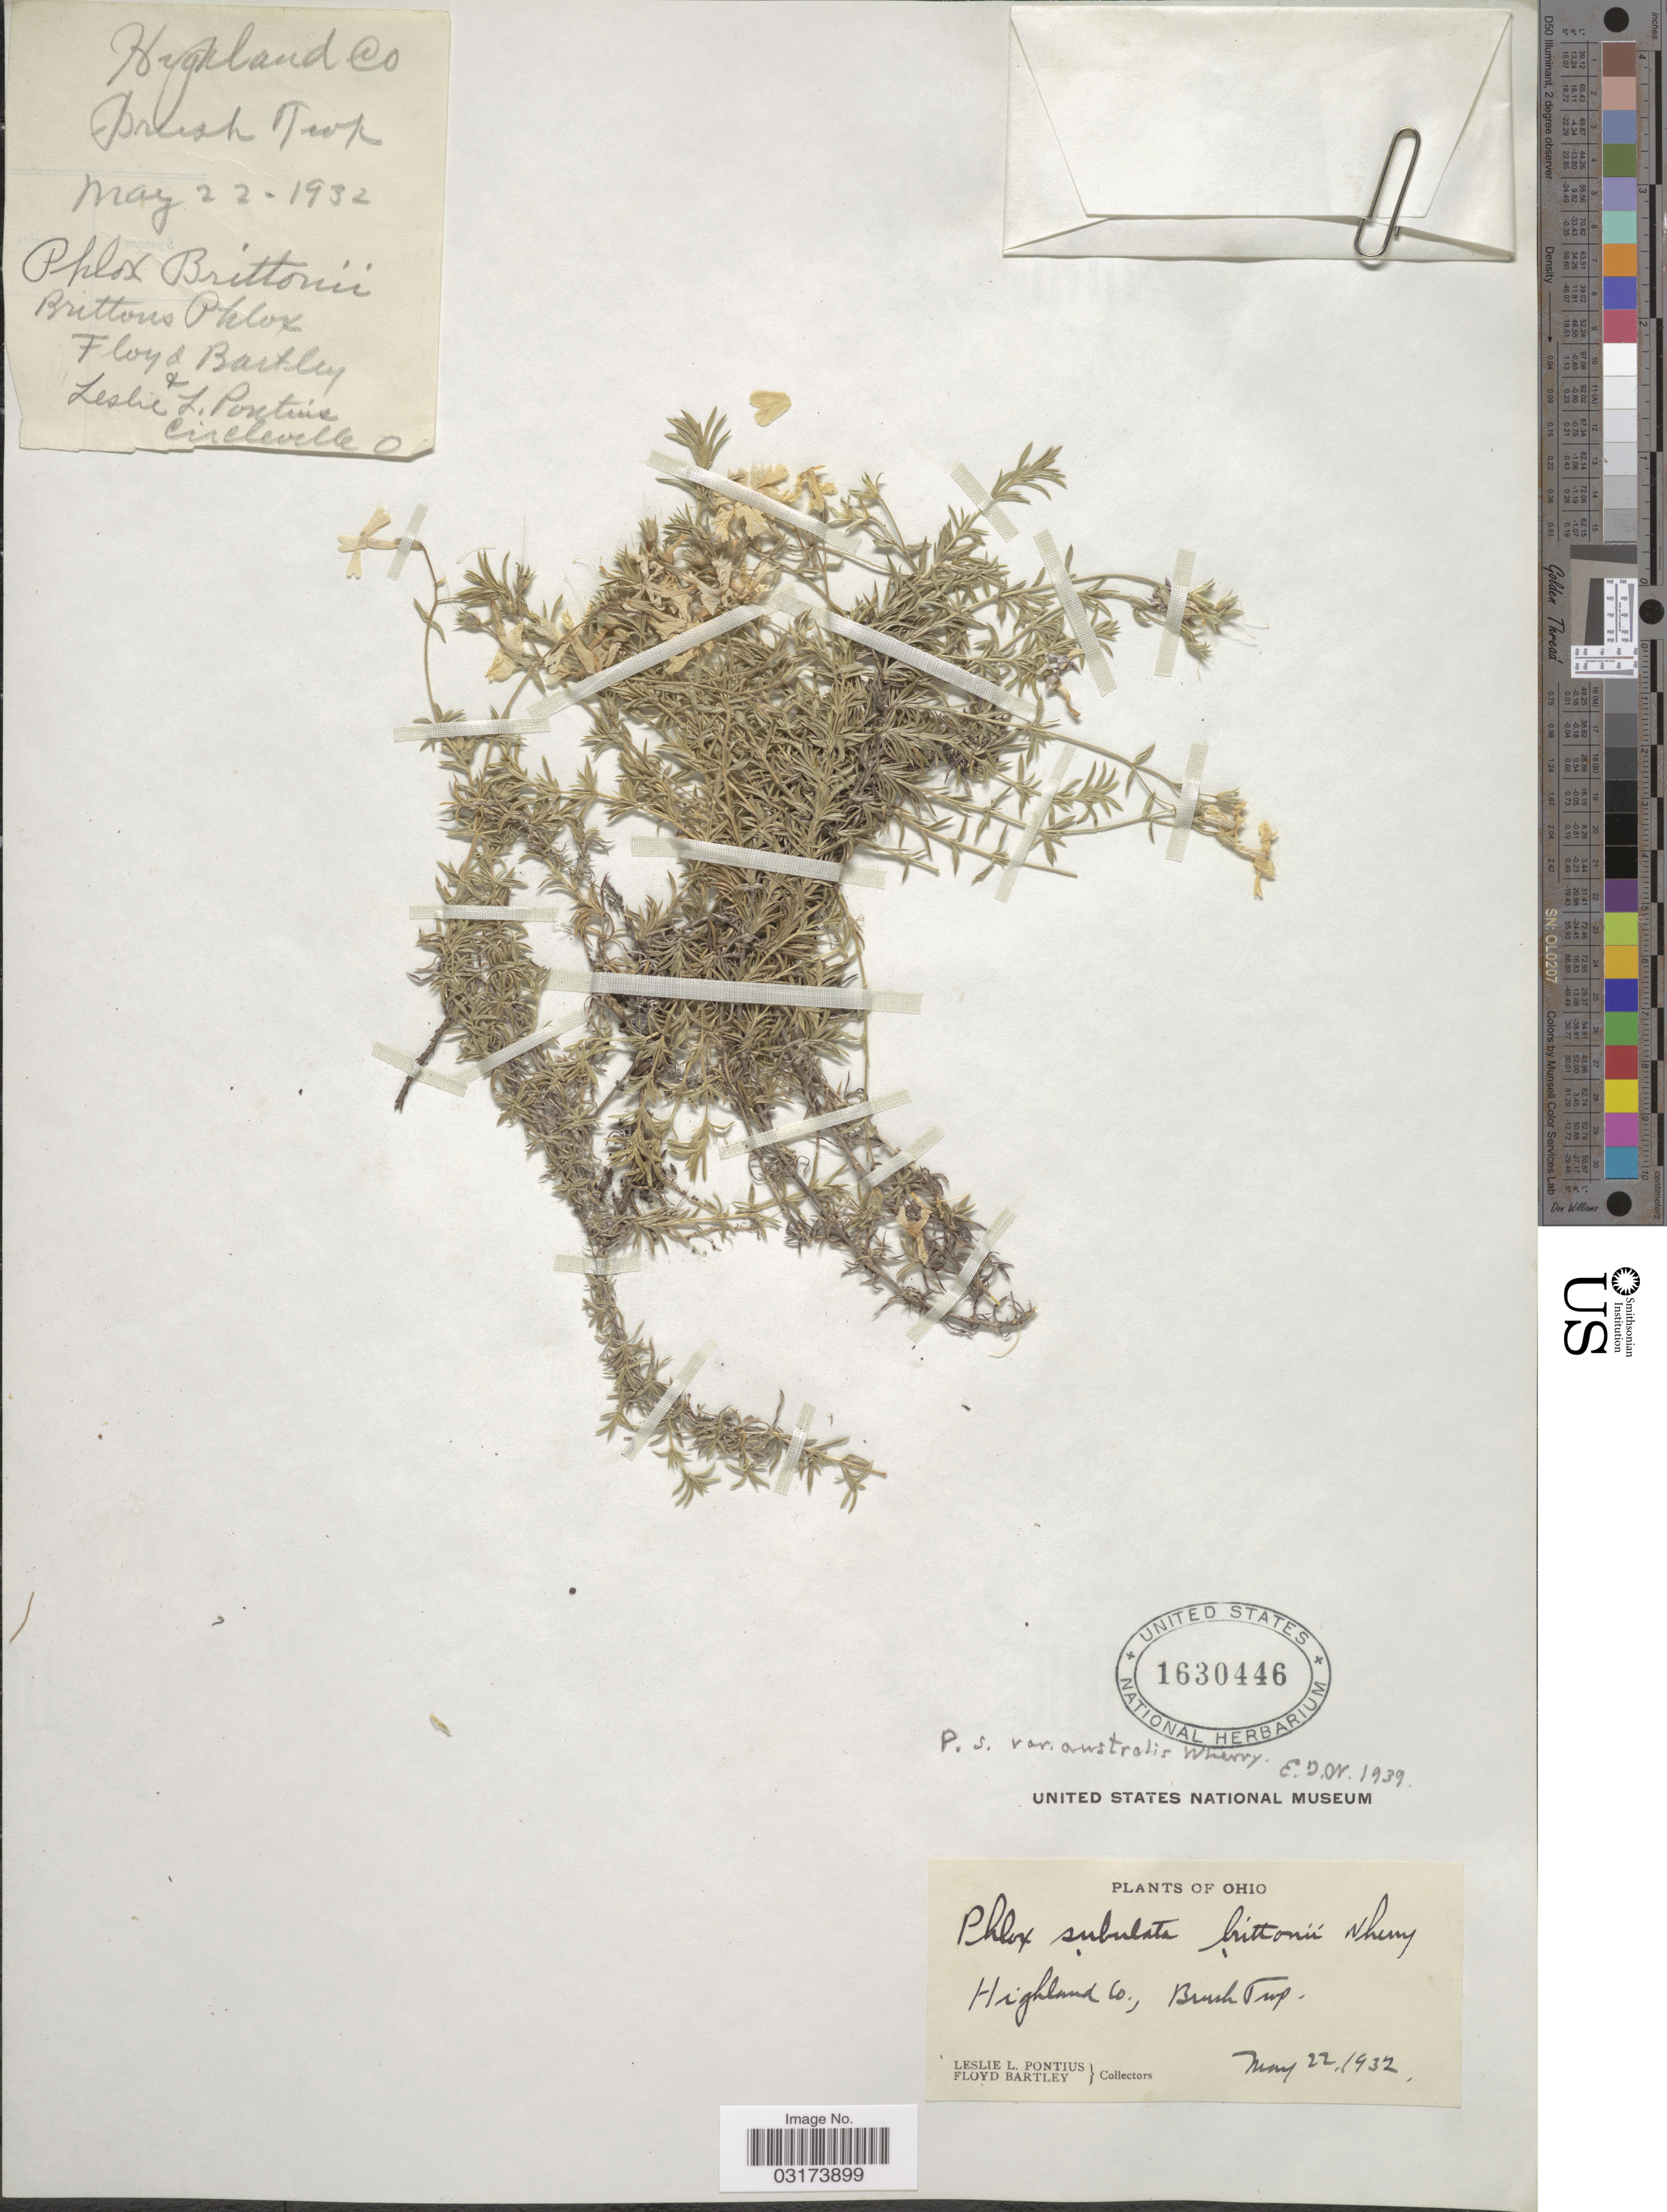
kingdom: Plantae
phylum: Tracheophyta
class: Magnoliopsida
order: Ericales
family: Polemoniaceae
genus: Phlox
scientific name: Phlox subulata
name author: L.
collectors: L. Pontius & F. Bartley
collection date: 1932-05-22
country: United States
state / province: Ohio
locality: Highland Co., Brush Twp. Circleville.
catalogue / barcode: US 1630446